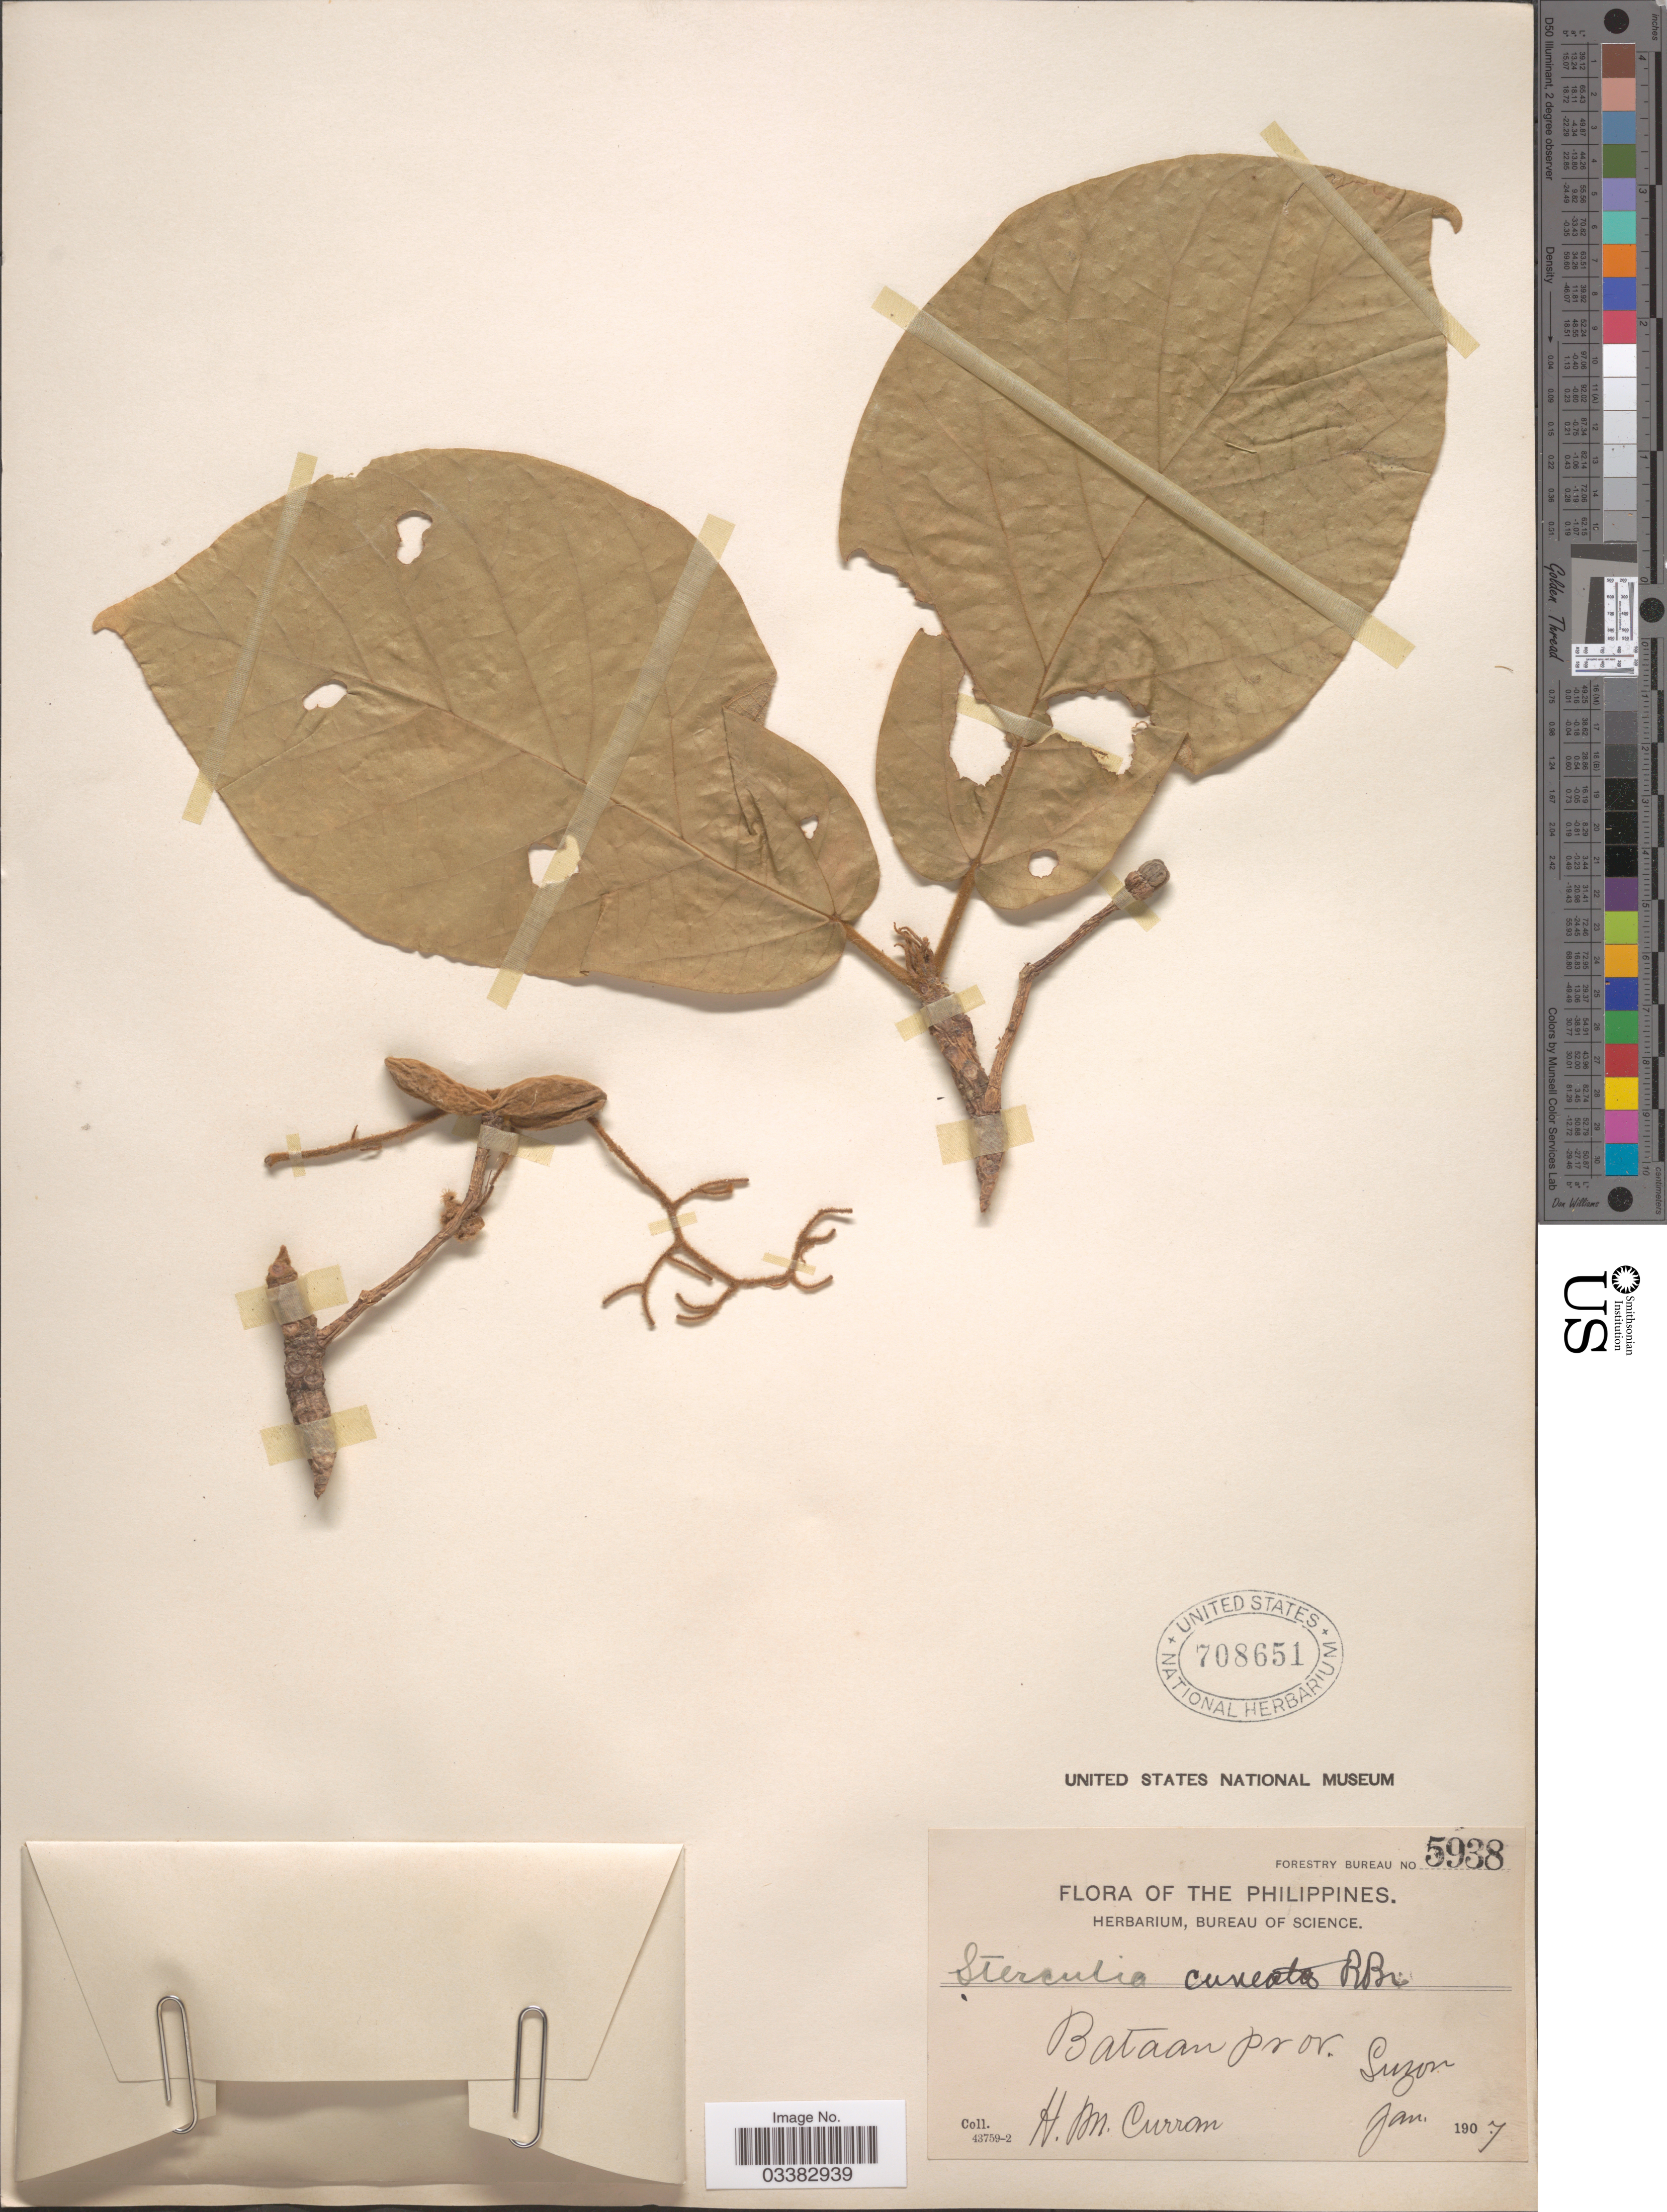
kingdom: Plantae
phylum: Tracheophyta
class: Magnoliopsida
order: Malvales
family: Malvaceae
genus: Sterculia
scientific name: Sterculia cuneata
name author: R. Br.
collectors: H. M. Curran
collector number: Forestry Bureau 5938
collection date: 1907-01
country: Philippines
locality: Bataan Prov., Luzon.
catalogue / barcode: US 708651